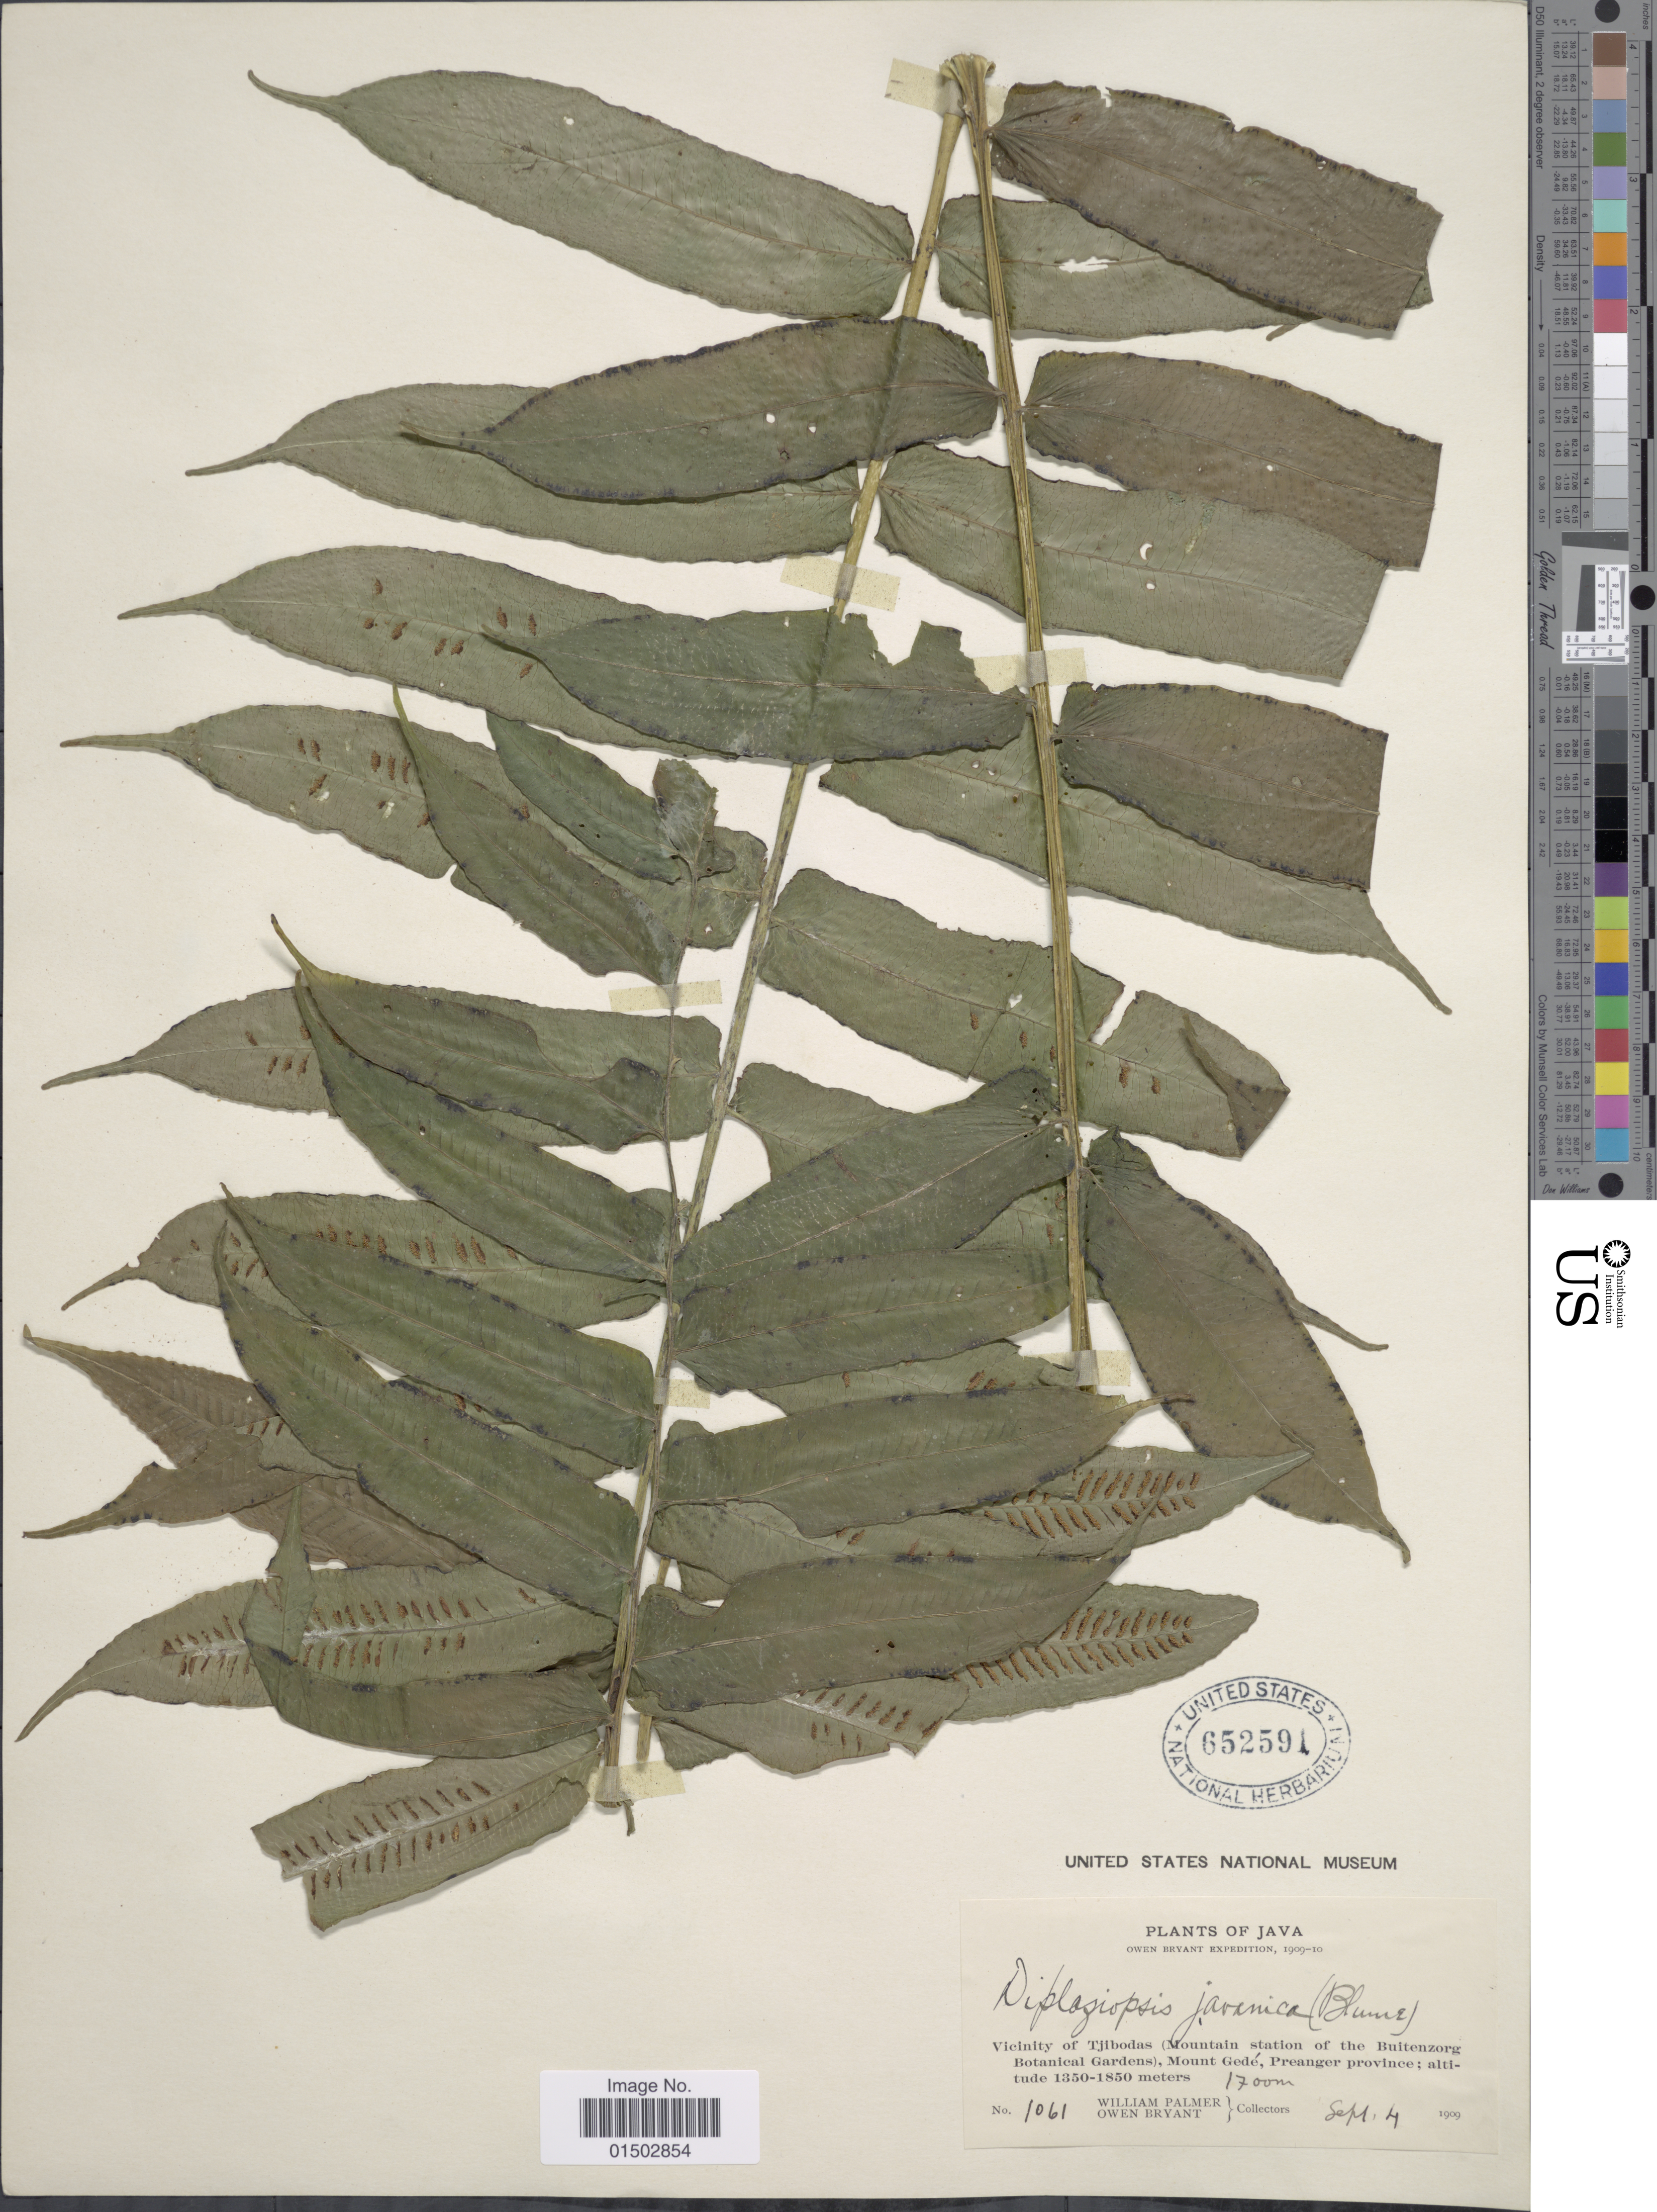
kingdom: Plantae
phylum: Tracheophyta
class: Polypodiopsida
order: Polypodiales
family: Diplaziopsidaceae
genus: Diplaziopsis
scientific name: Diplaziopsis javanica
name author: (Blume) C. Chr.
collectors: W. Palmer & O. Bryant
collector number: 1061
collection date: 1909-09-04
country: Indonesia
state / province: Java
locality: Vicinity of Tjibodas (Mountain station of the Buitenzorg Botanical Gardens), Mount Gede, Preanger province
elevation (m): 1700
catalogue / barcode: US 652591